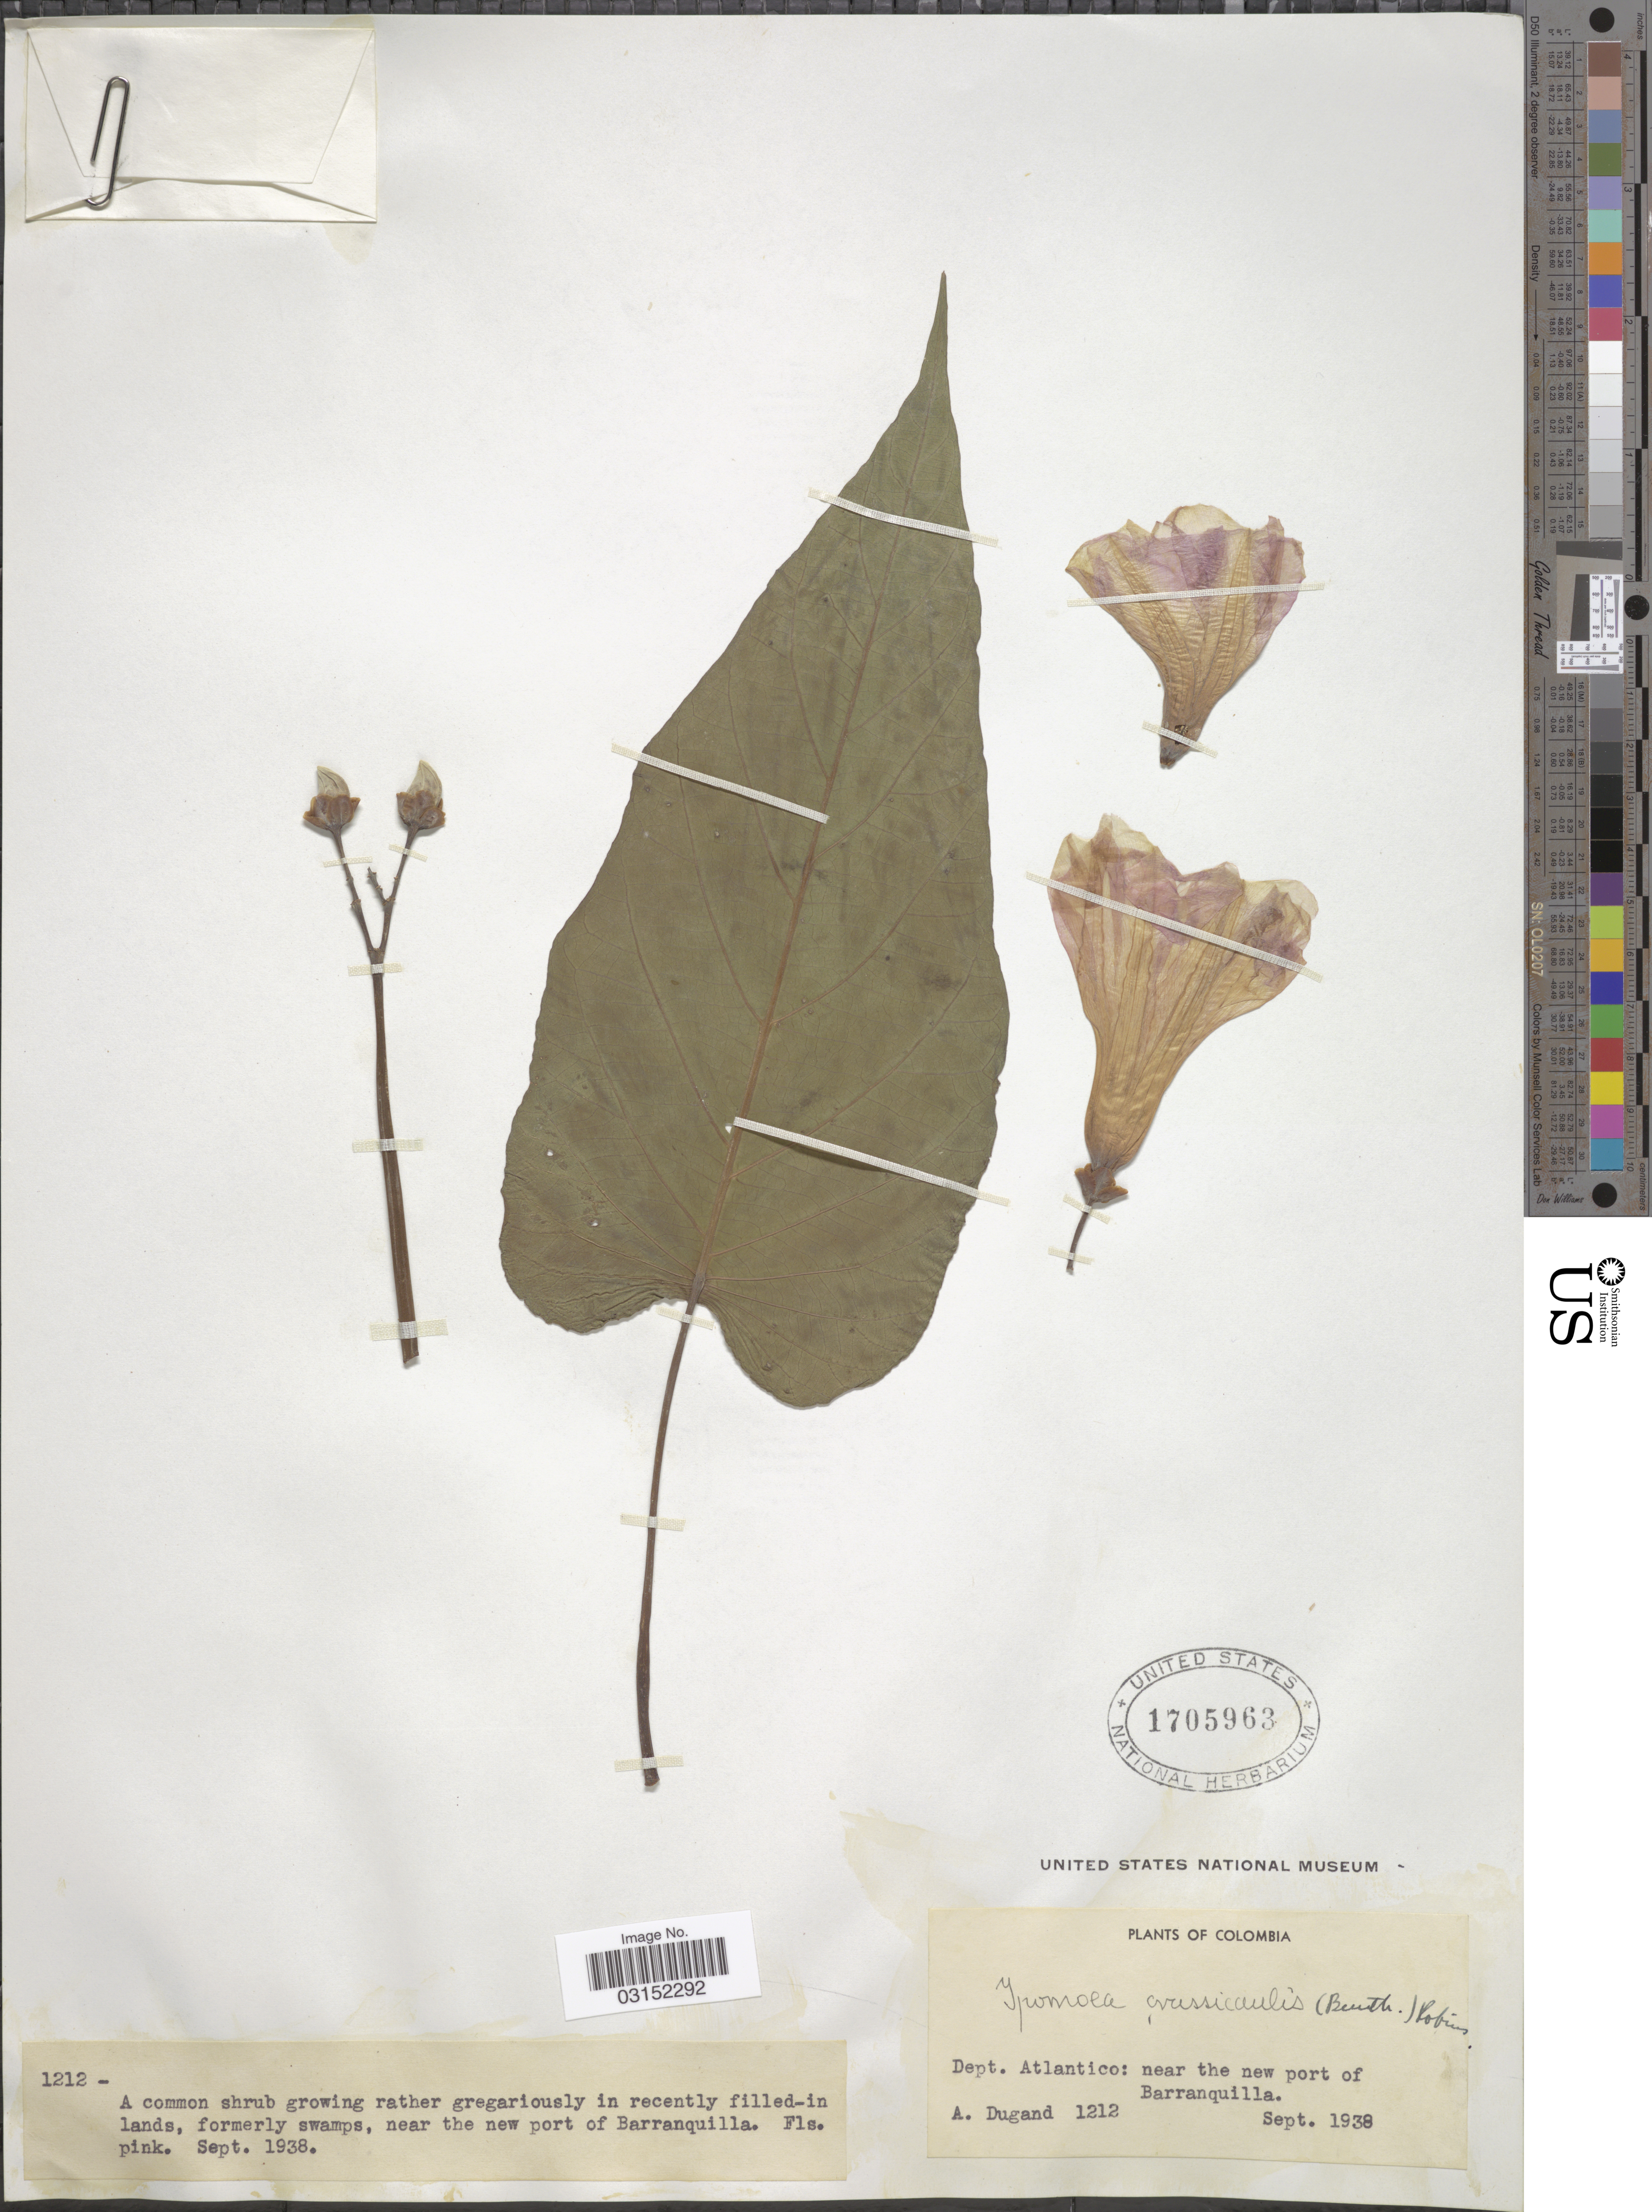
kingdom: Plantae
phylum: Tracheophyta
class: Magnoliopsida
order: Solanales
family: Convolvulaceae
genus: Ipomoea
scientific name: Ipomoea carnea subsp. fistulosa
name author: (Mart. ex Choisy) D.F. Austin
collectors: A. Dugand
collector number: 1212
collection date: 1938-09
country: Colombia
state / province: Atlántico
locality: Dept. Atlantico: near the new port of Barranquilla.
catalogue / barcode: US 1705963